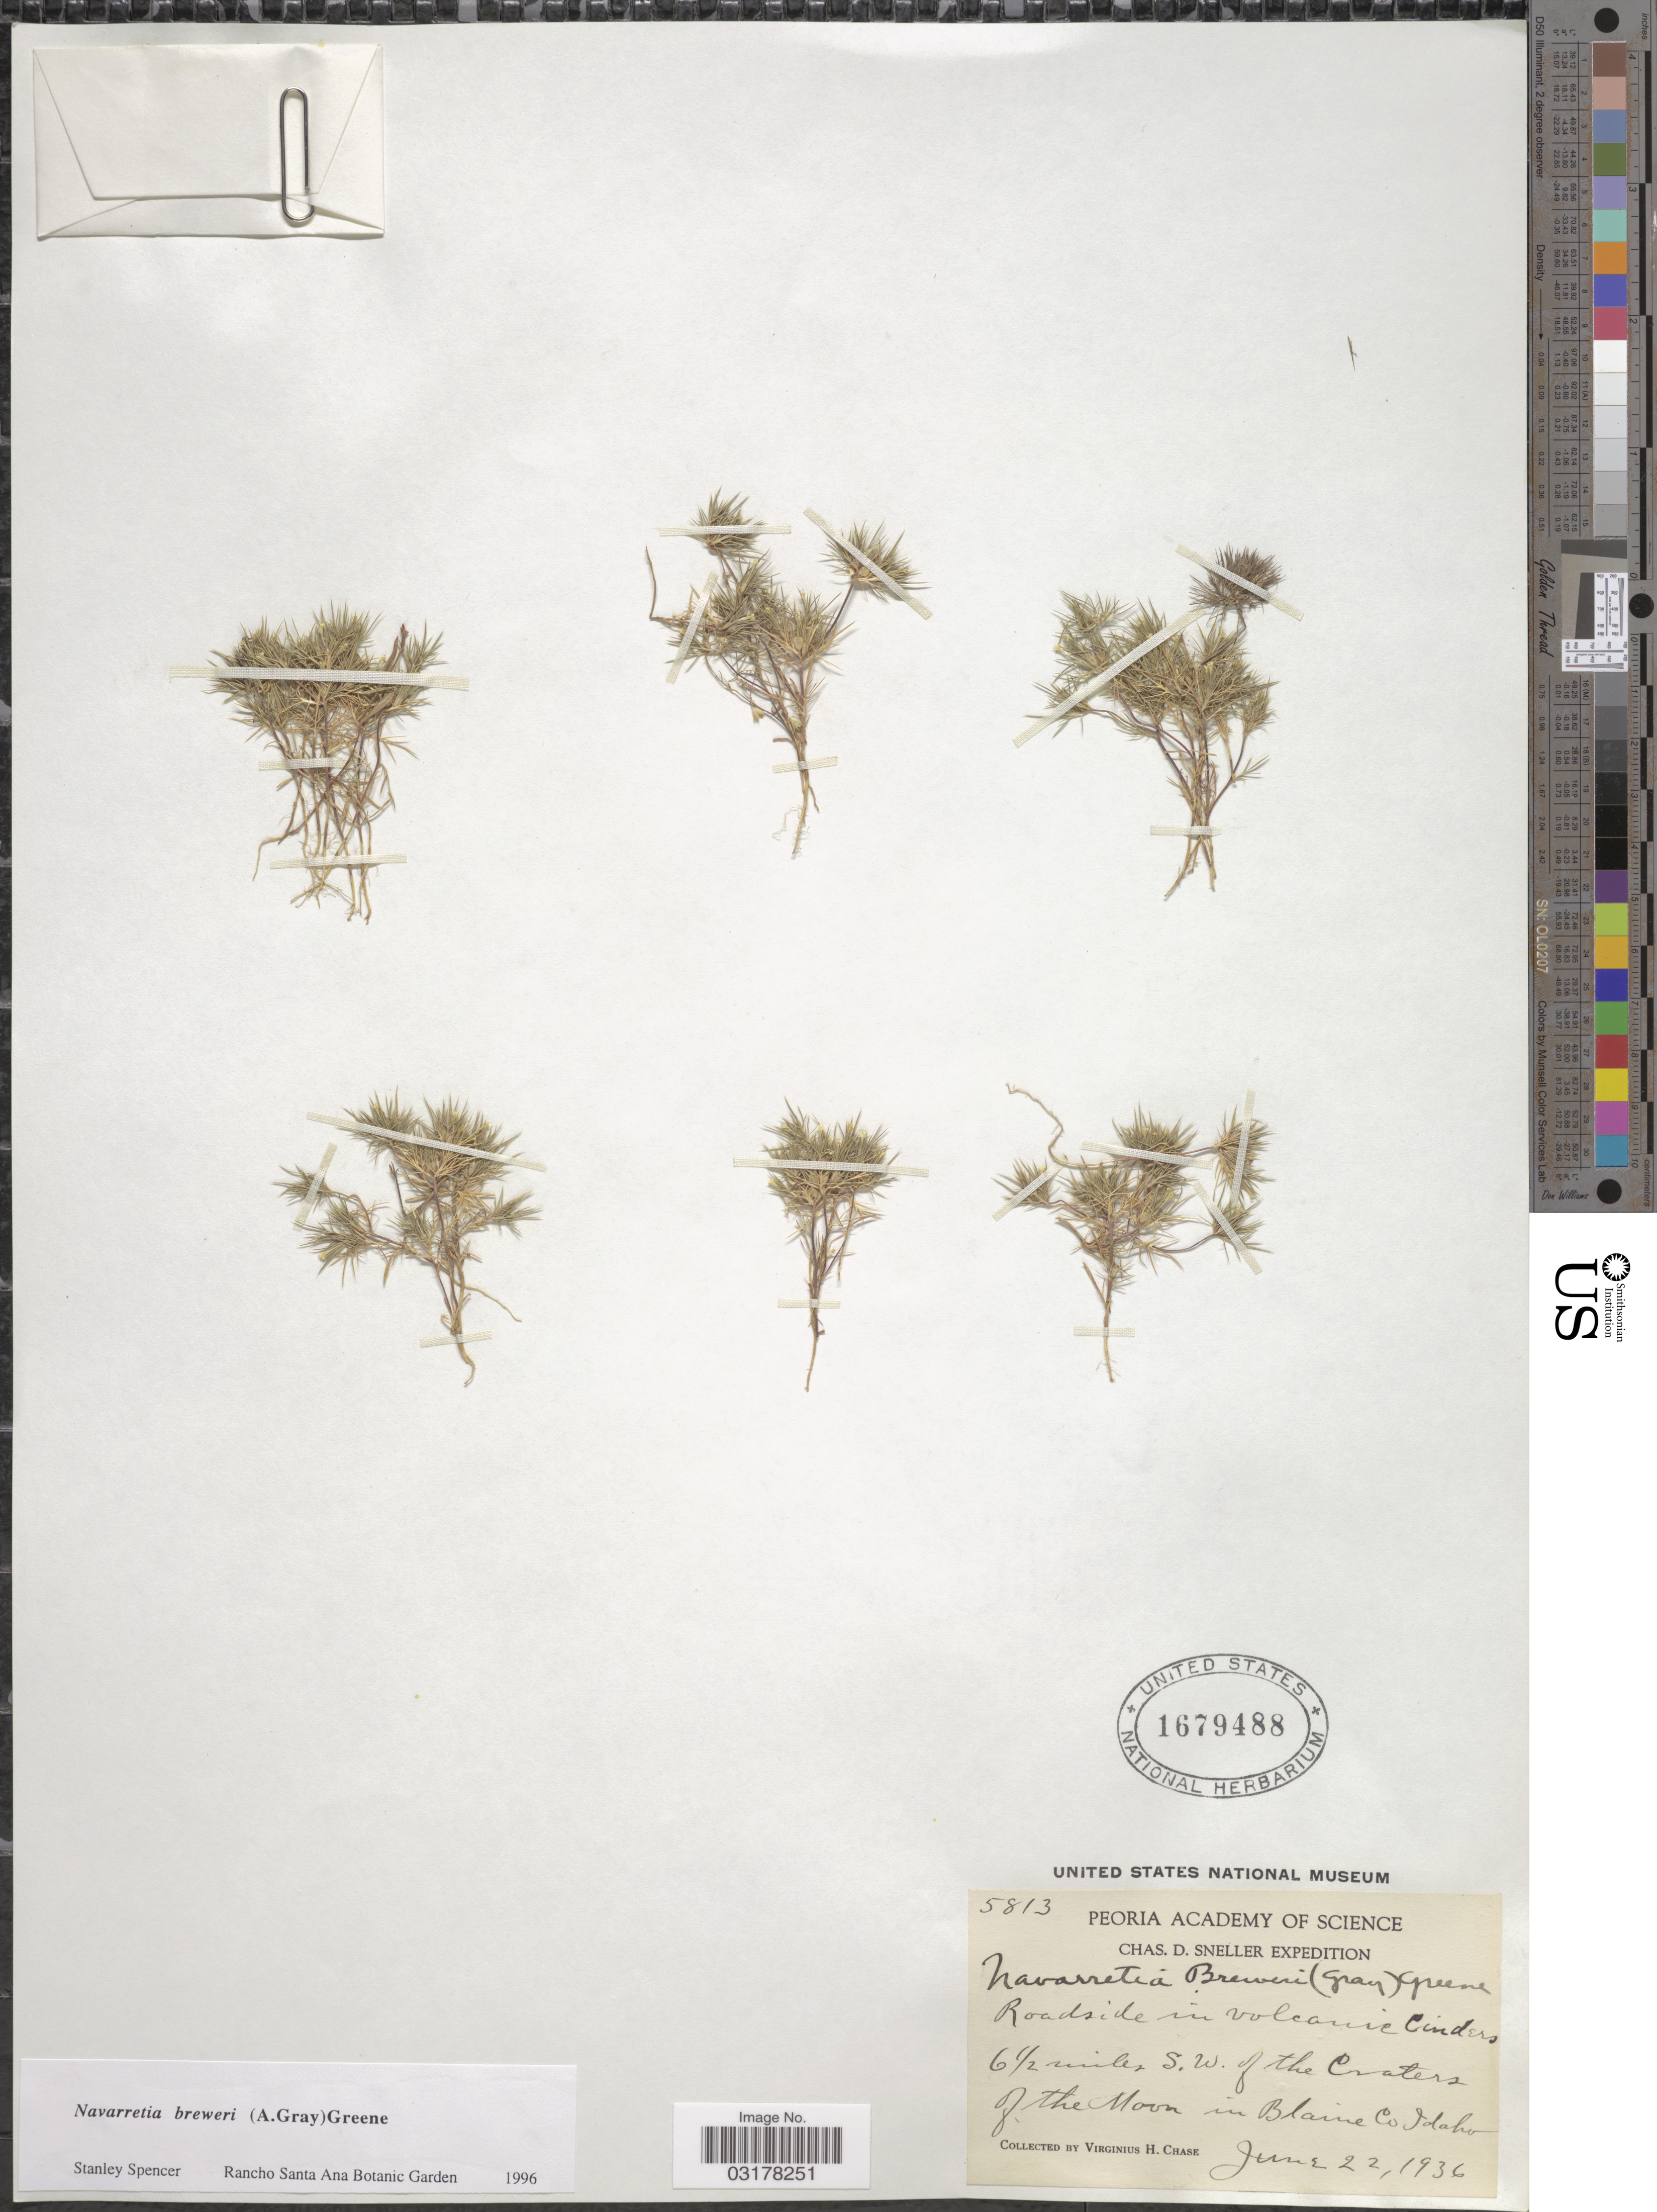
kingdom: Plantae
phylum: Tracheophyta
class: Magnoliopsida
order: Ericales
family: Polemoniaceae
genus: Navarretia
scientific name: Navarretia breweri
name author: (A. Gray) Greene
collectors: V. H. Chase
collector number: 5813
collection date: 1936-06-22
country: United States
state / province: Idaho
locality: Roadside in volcanic Cinders. 6½ miles S. W. of the Craters of the Moon in Blaine Co.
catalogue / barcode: US 1679488